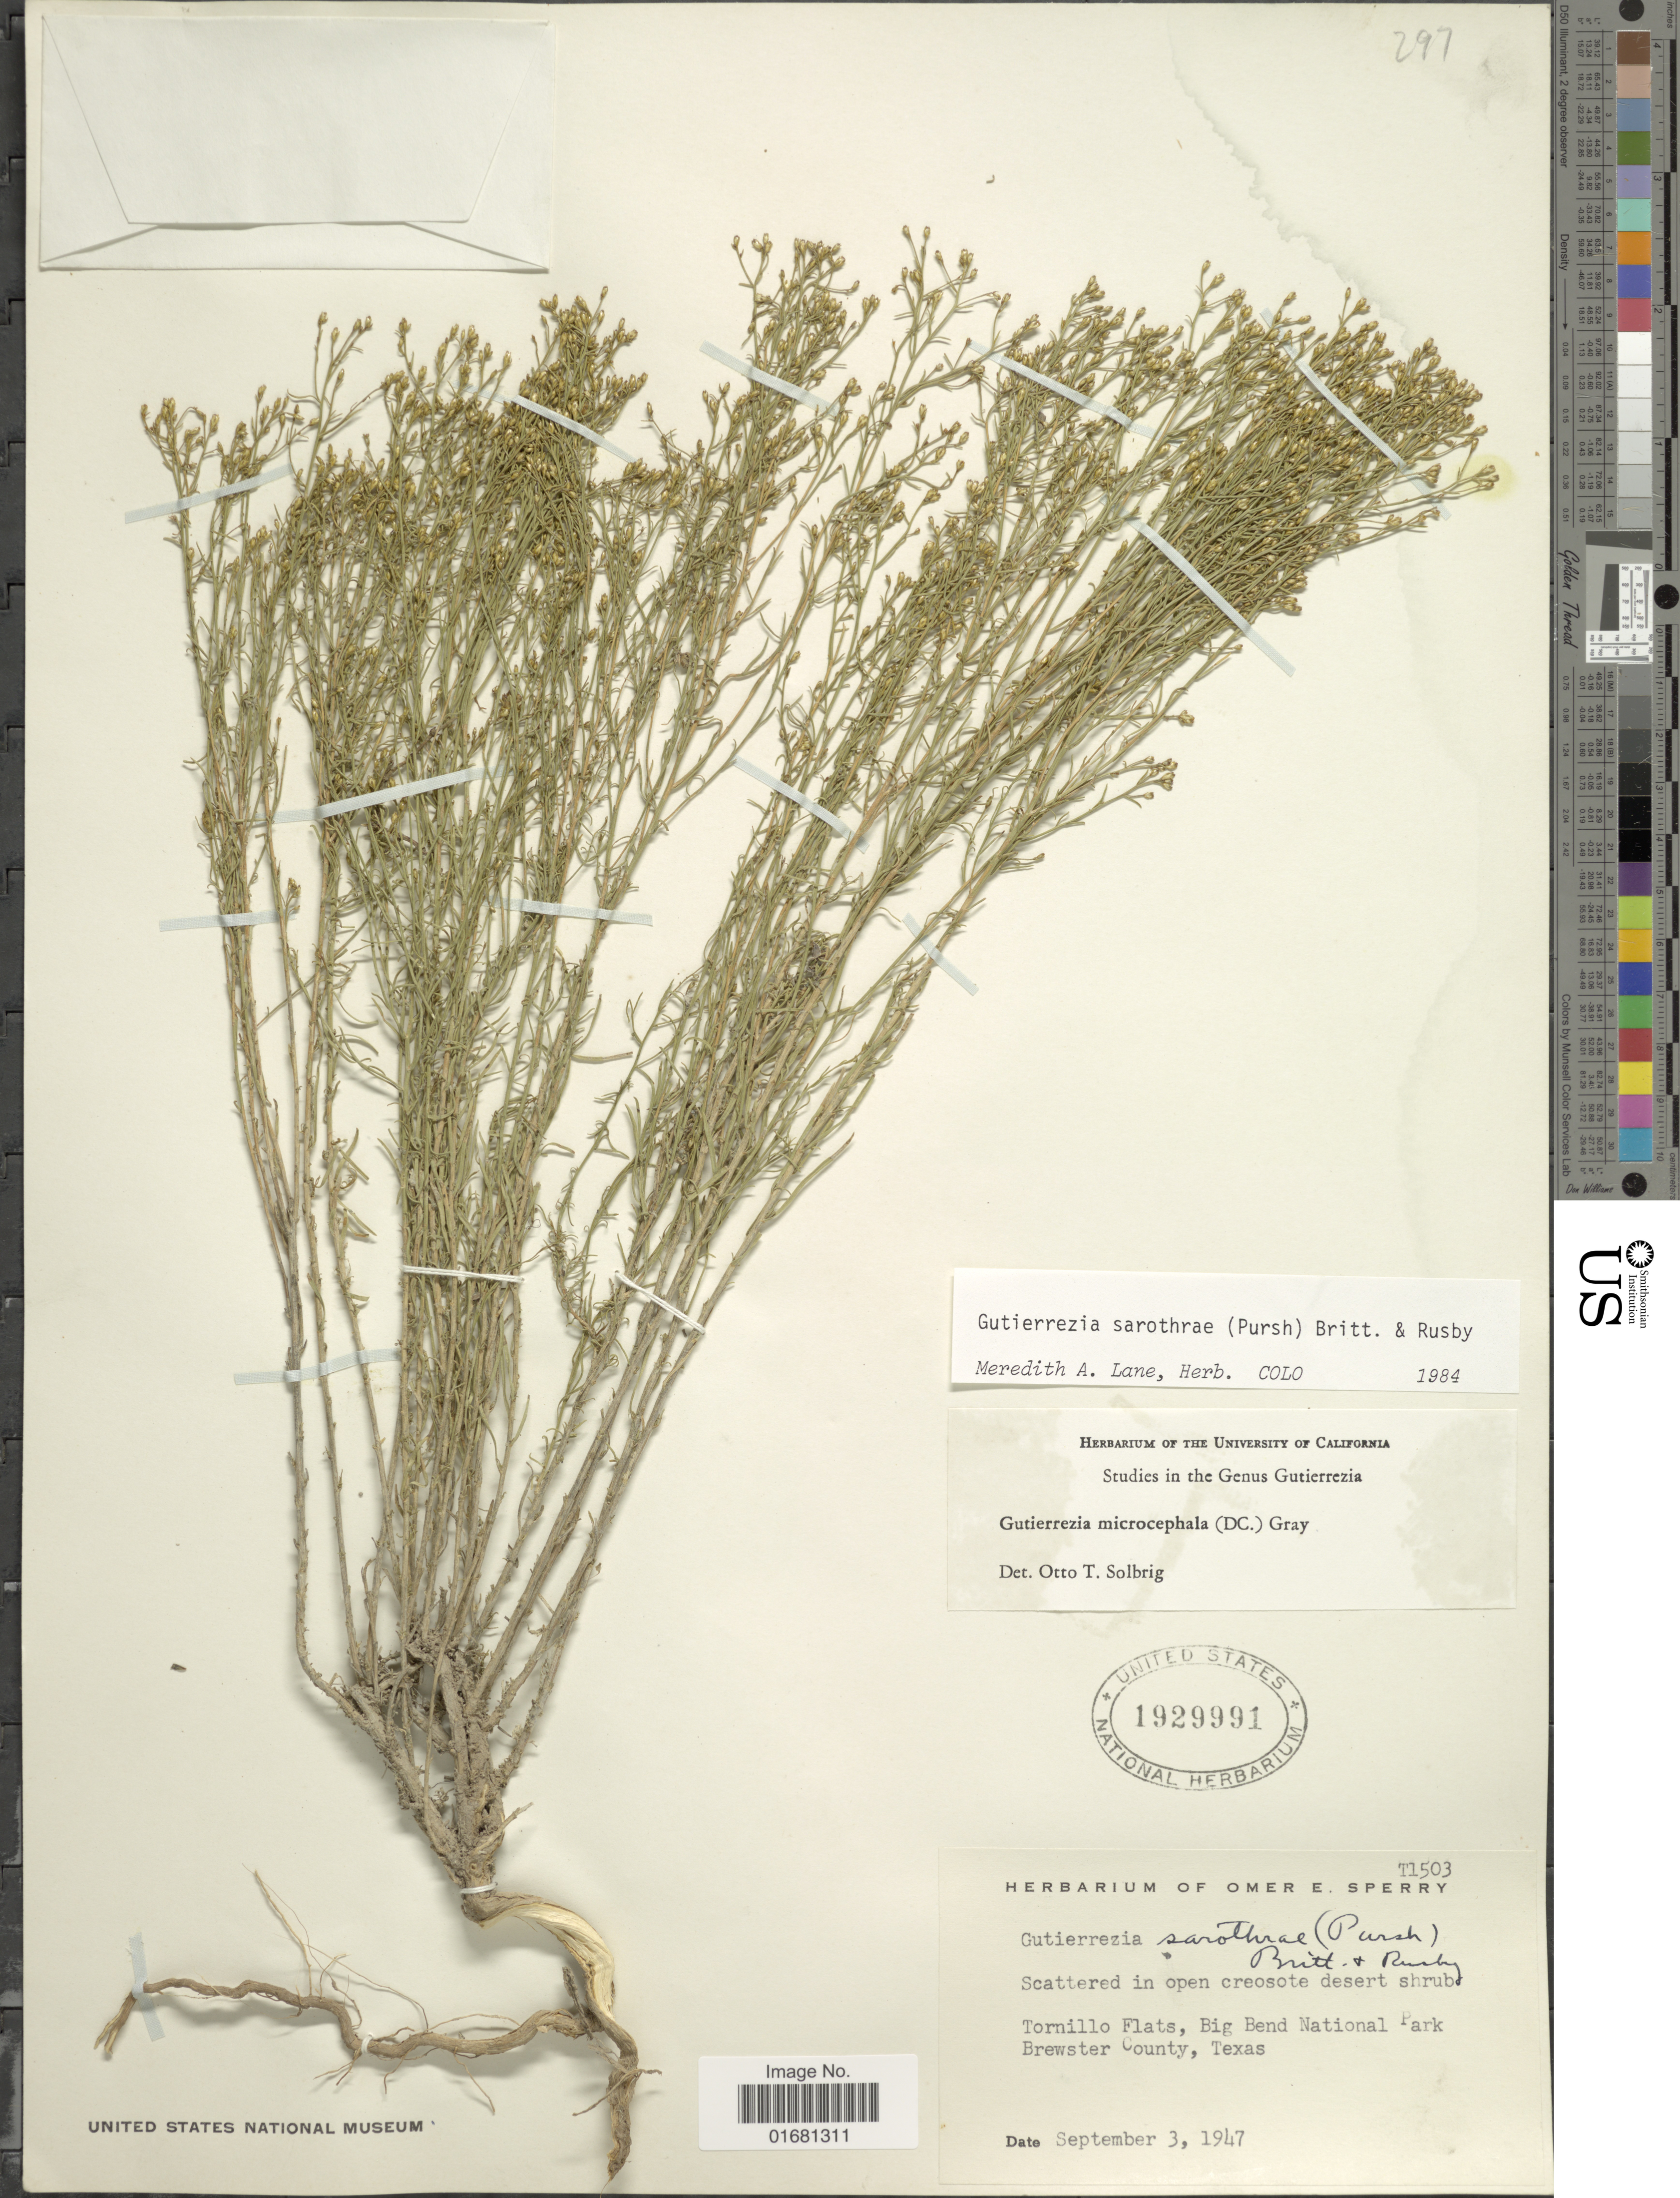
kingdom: Plantae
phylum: Tracheophyta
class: Magnoliopsida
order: Asterales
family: Asteraceae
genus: Gutierrezia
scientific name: Gutierrezia sarothrae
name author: (Pursh) Britton & Rusby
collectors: ex. herb. Omer E. Sperry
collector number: T1503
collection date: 1947-09-03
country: United States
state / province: Texas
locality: Tornillo Flats, Big Bend National Park. Brewster County, Texas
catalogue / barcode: US 1929991